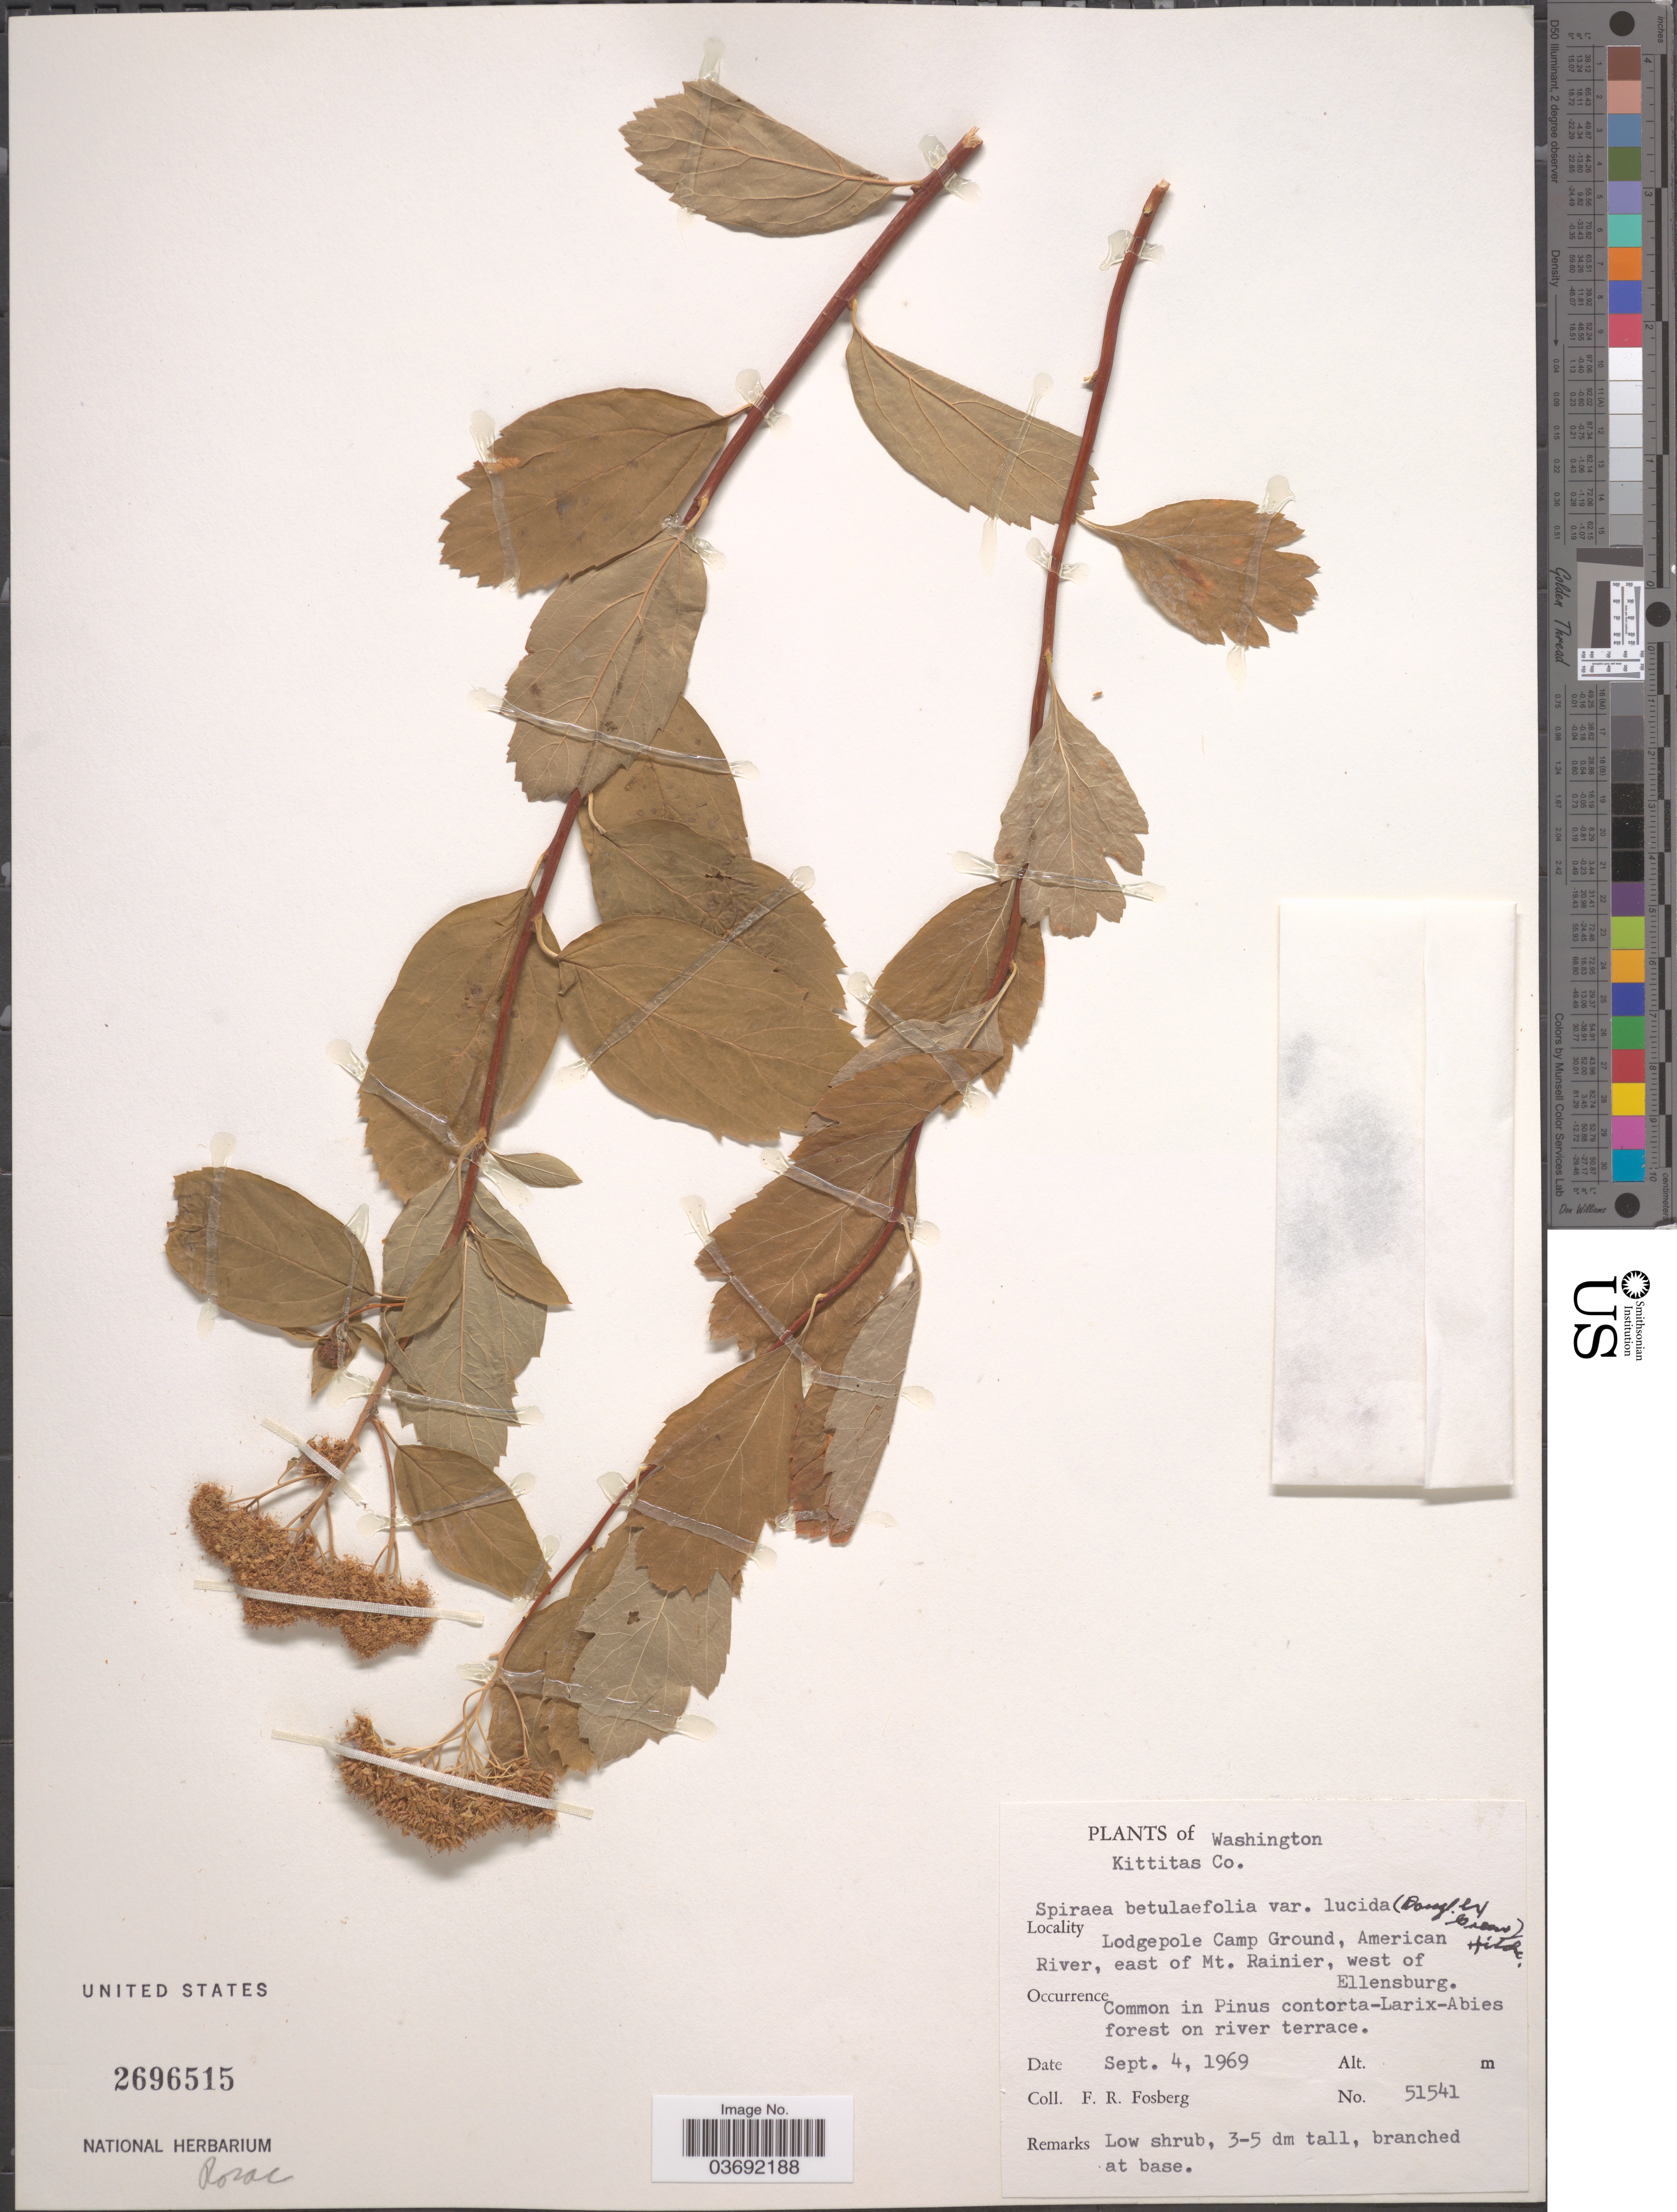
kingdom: Plantae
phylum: Tracheophyta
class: Magnoliopsida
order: Rosales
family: Rosaceae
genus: Spiraea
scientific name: Spiraea betulifolia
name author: Pall.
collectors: F. R. Fosberg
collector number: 51541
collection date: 1969-09-04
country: United States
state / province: Washington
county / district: Kittitas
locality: Kittitas Co. Lodgepole Camp Ground, American River, east of Mt. Rainier, west of Ellensburg.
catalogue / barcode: US 2696515